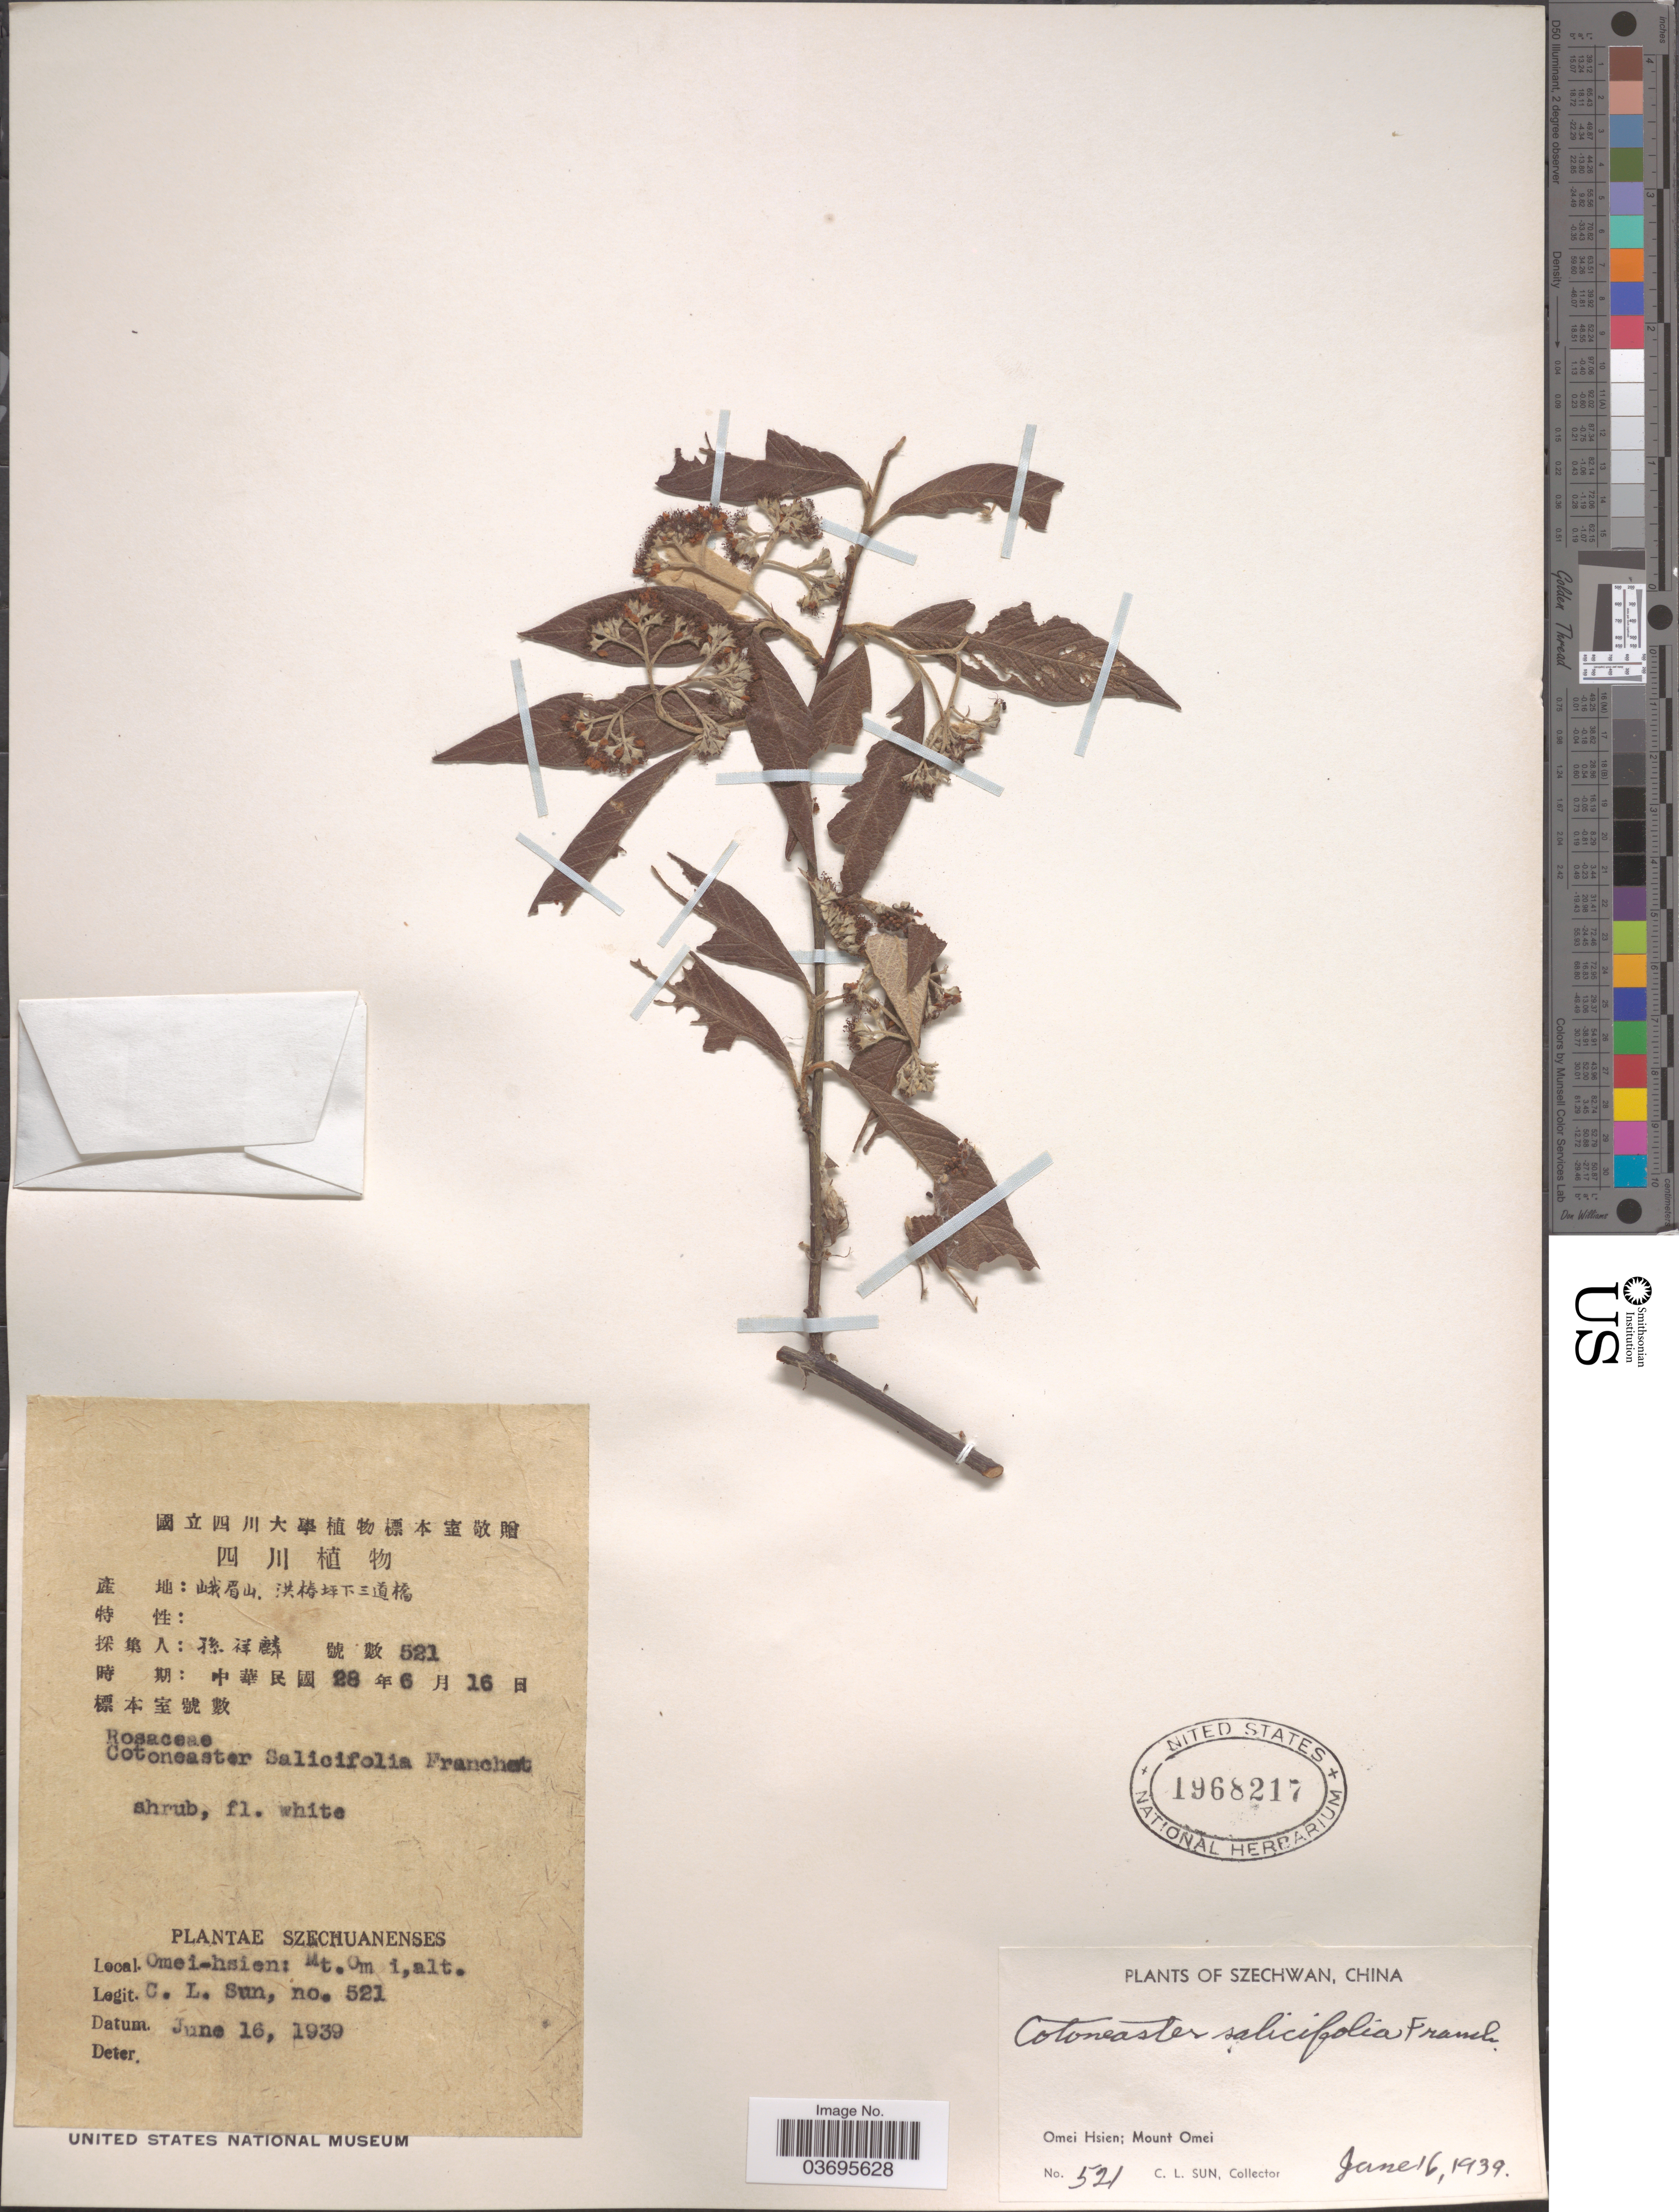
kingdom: Plantae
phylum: Tracheophyta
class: Magnoliopsida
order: Rosales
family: Rosaceae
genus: Cotoneaster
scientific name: Cotoneaster salicifolius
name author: Franch.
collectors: C. Sun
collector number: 521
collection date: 1939-06-16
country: China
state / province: Sichuan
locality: Szechwan. Omei Hsien; Mount Omei.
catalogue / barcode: US 1968217